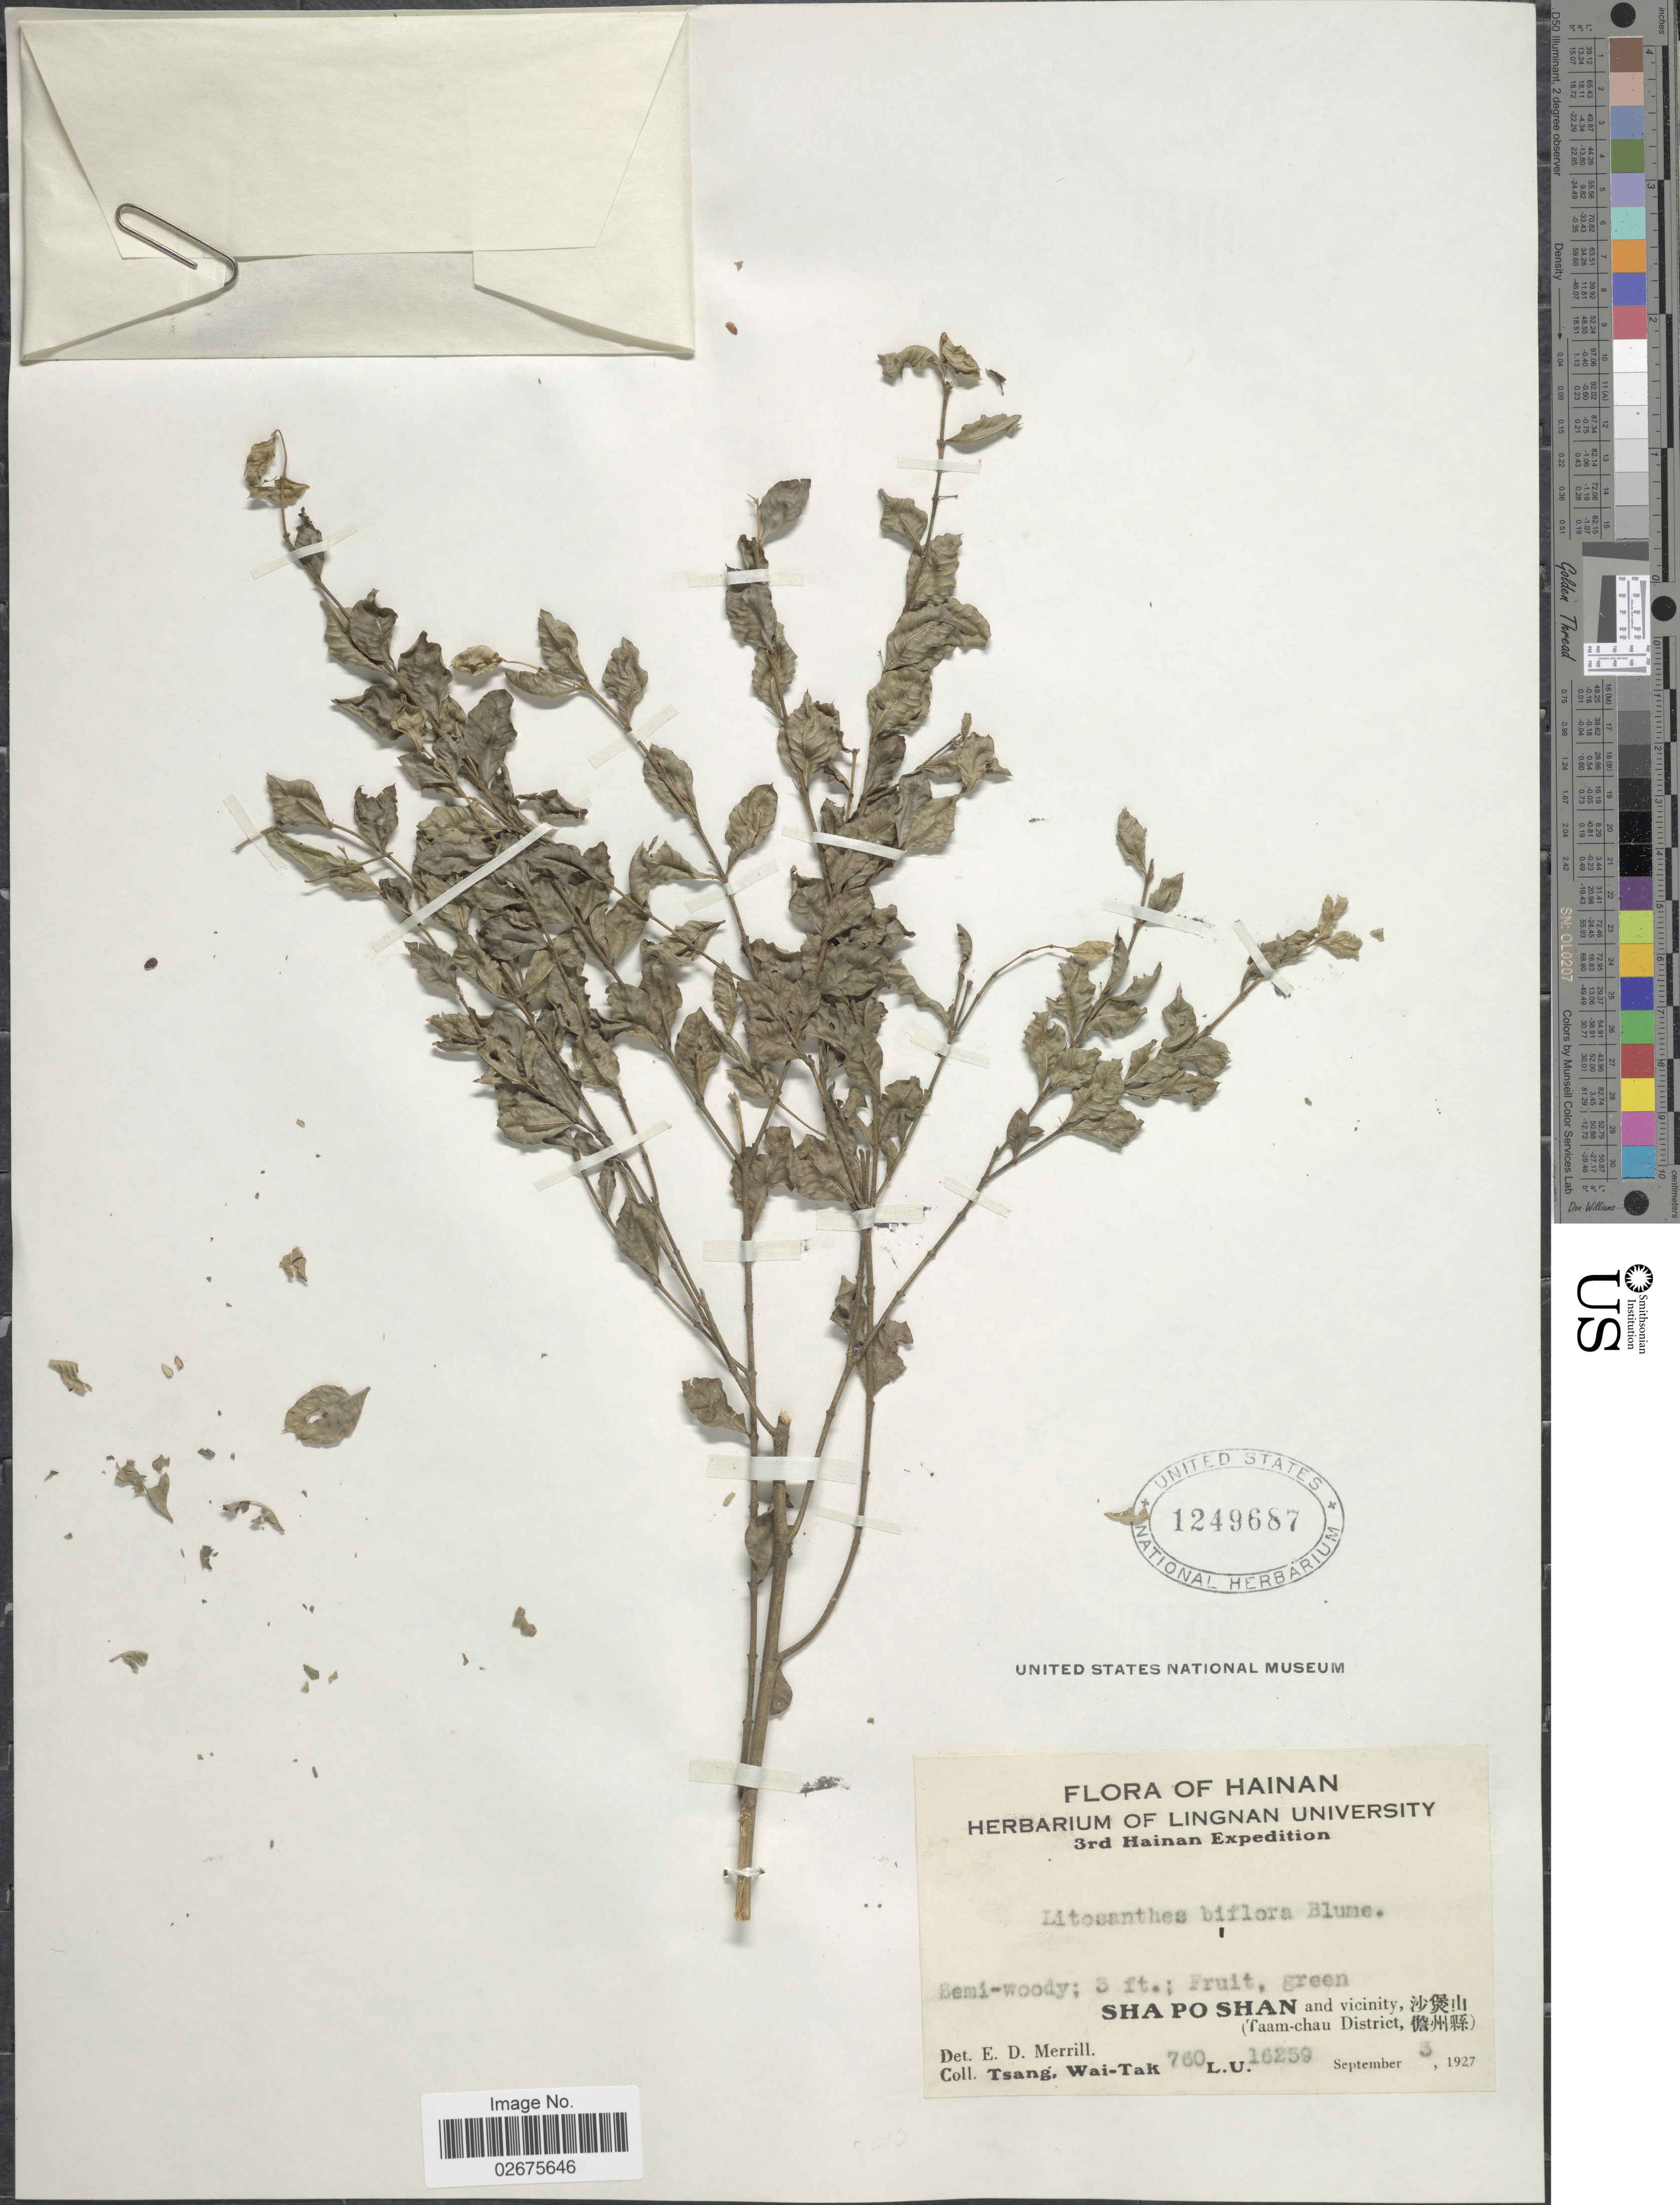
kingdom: Plantae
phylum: Tracheophyta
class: Magnoliopsida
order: Gentianales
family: Rubiaceae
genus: Lasianthus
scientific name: Lasianthus biflorus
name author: (Blume) M. Gangop. & Chakrabarty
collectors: W. T. Tsang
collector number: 760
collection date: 1927-09-03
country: China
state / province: Hainan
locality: Hainan, Sha Po Shan and vicinity (Taam-chau District)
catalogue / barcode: US 1249687